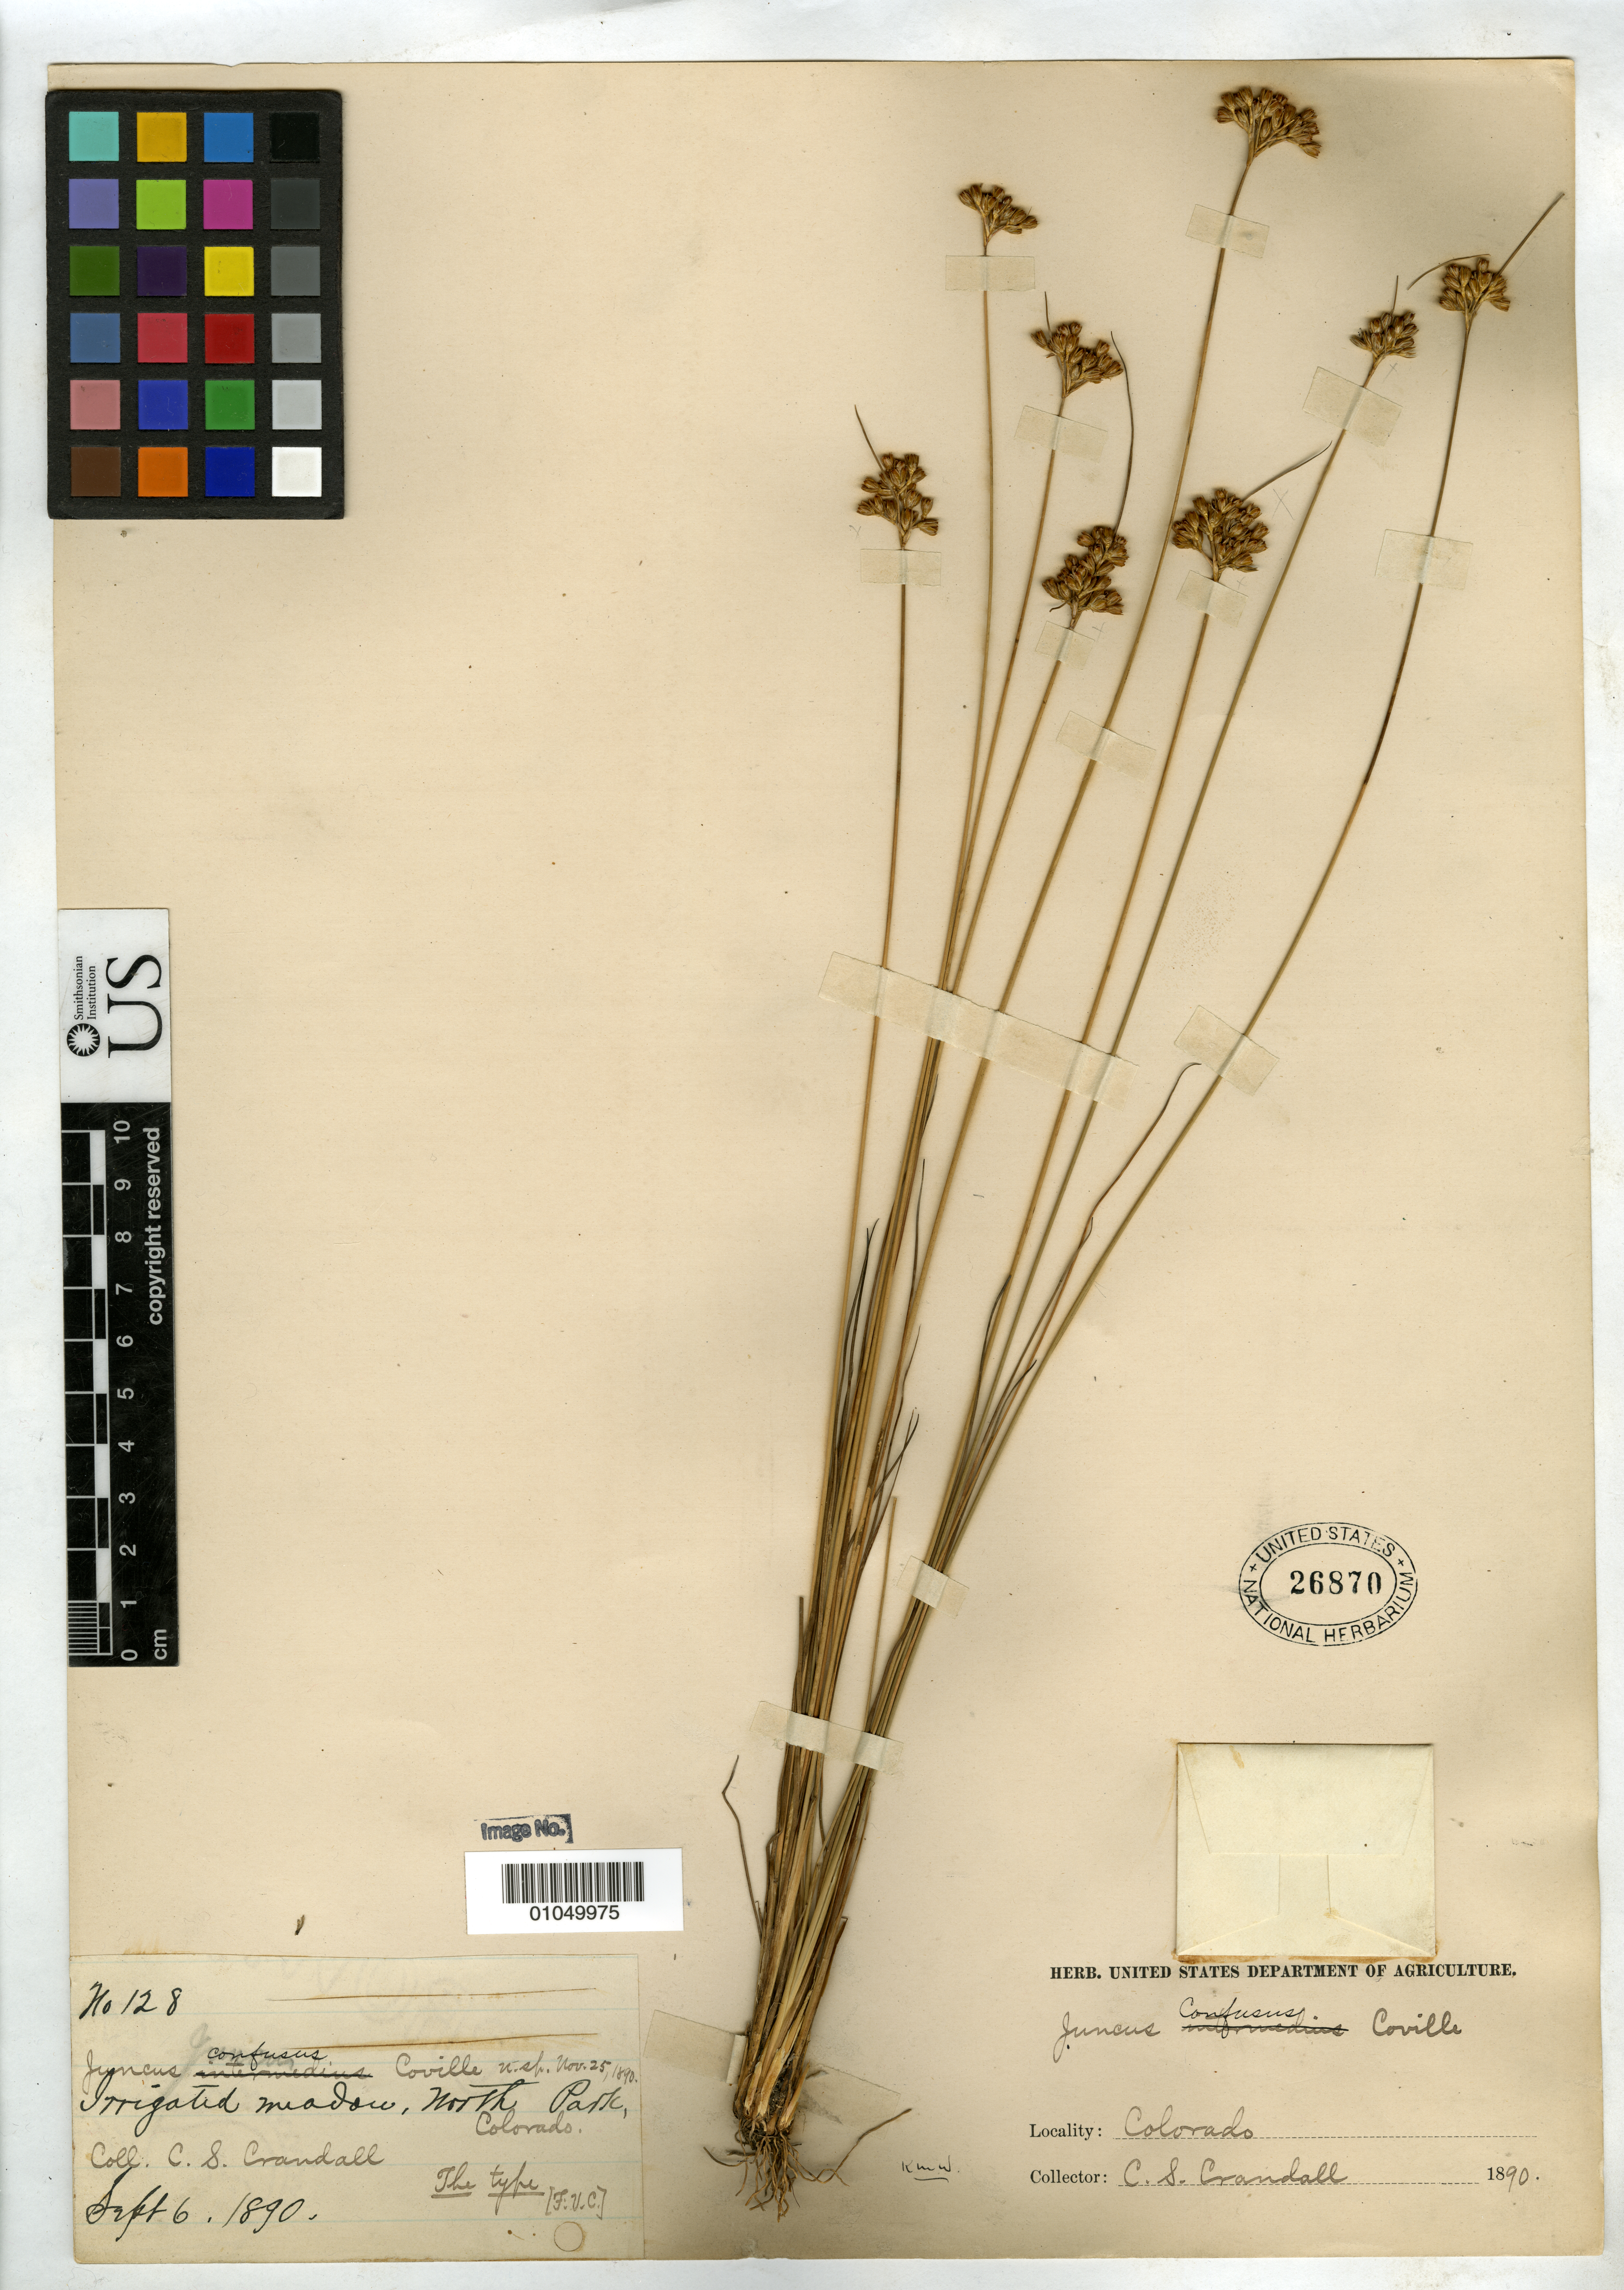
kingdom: Plantae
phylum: Tracheophyta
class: Liliopsida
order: Poales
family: Juncaceae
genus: Juncus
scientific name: Juncus confusus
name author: Coville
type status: Holotype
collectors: C. Crandall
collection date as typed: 06 Sep 1890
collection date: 1890-09-06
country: United States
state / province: Colorado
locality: Irrigated meadow, North Park.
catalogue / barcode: US 26870